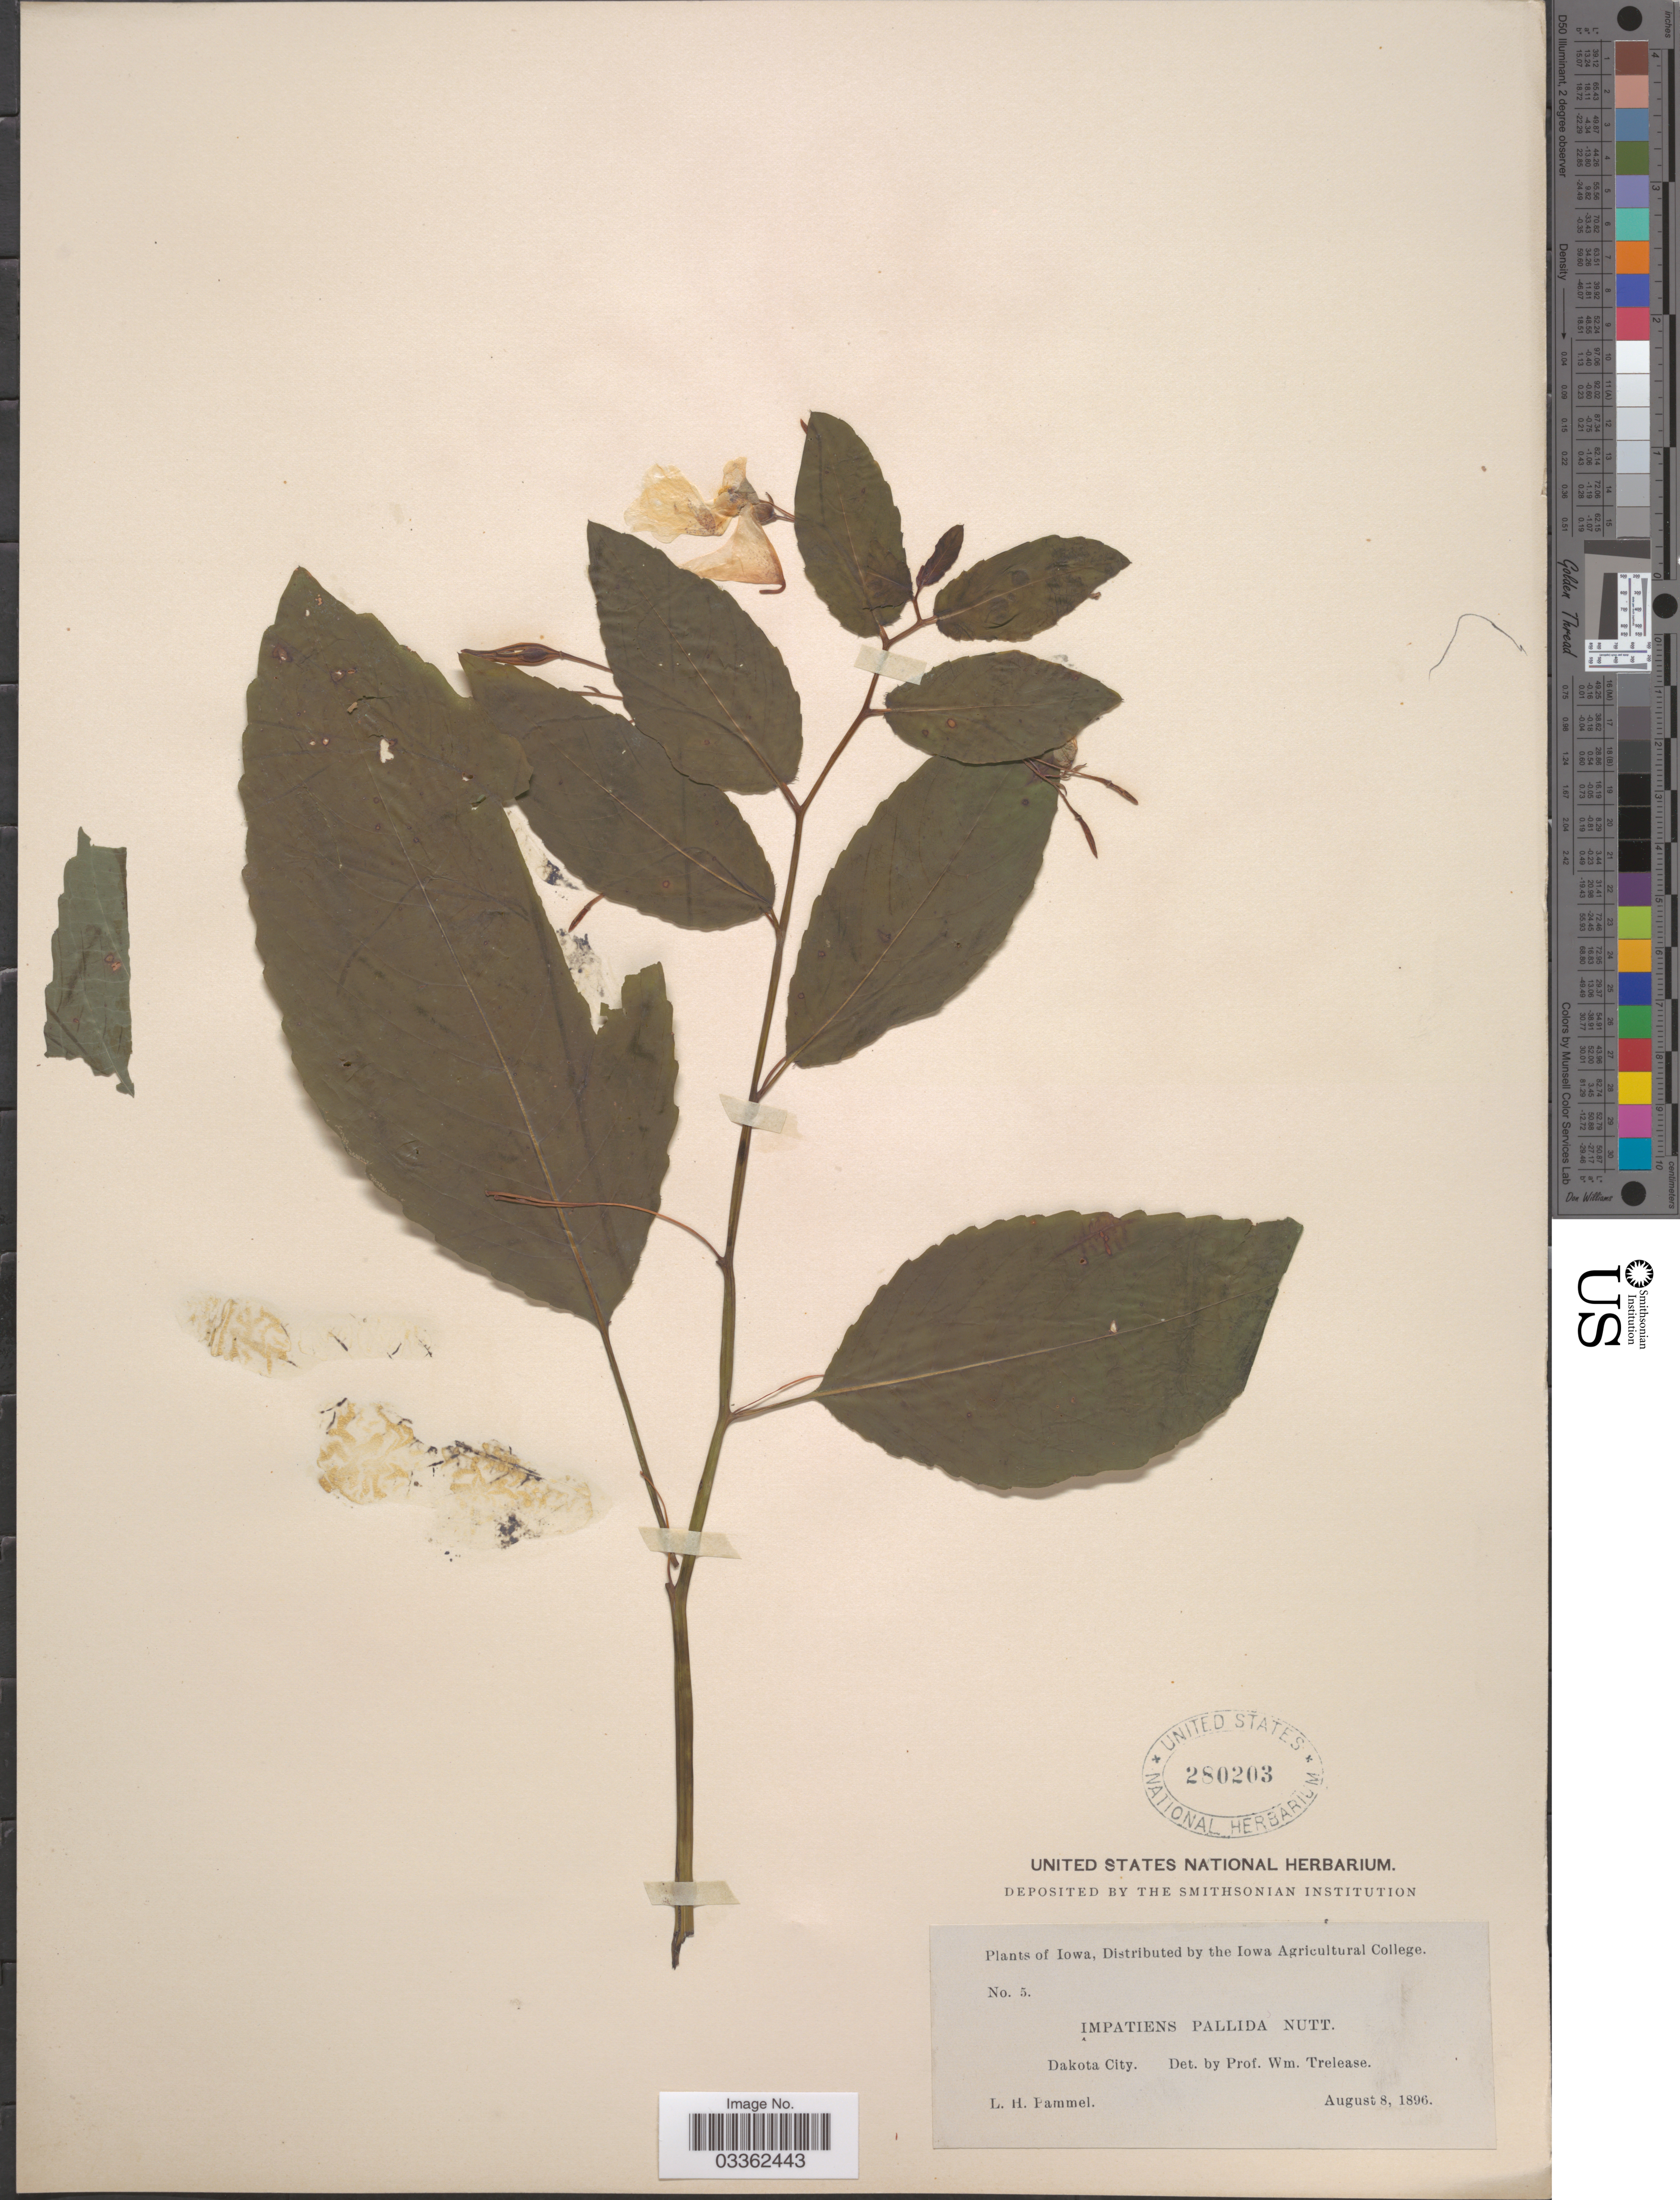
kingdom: Plantae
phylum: Tracheophyta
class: Magnoliopsida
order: Ericales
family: Balsaminaceae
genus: Impatiens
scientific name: Impatiens pallida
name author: Nutt.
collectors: L. Pammel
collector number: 5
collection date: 1896-08-08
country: United States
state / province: Iowa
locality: Dakota City.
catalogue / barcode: US 280203